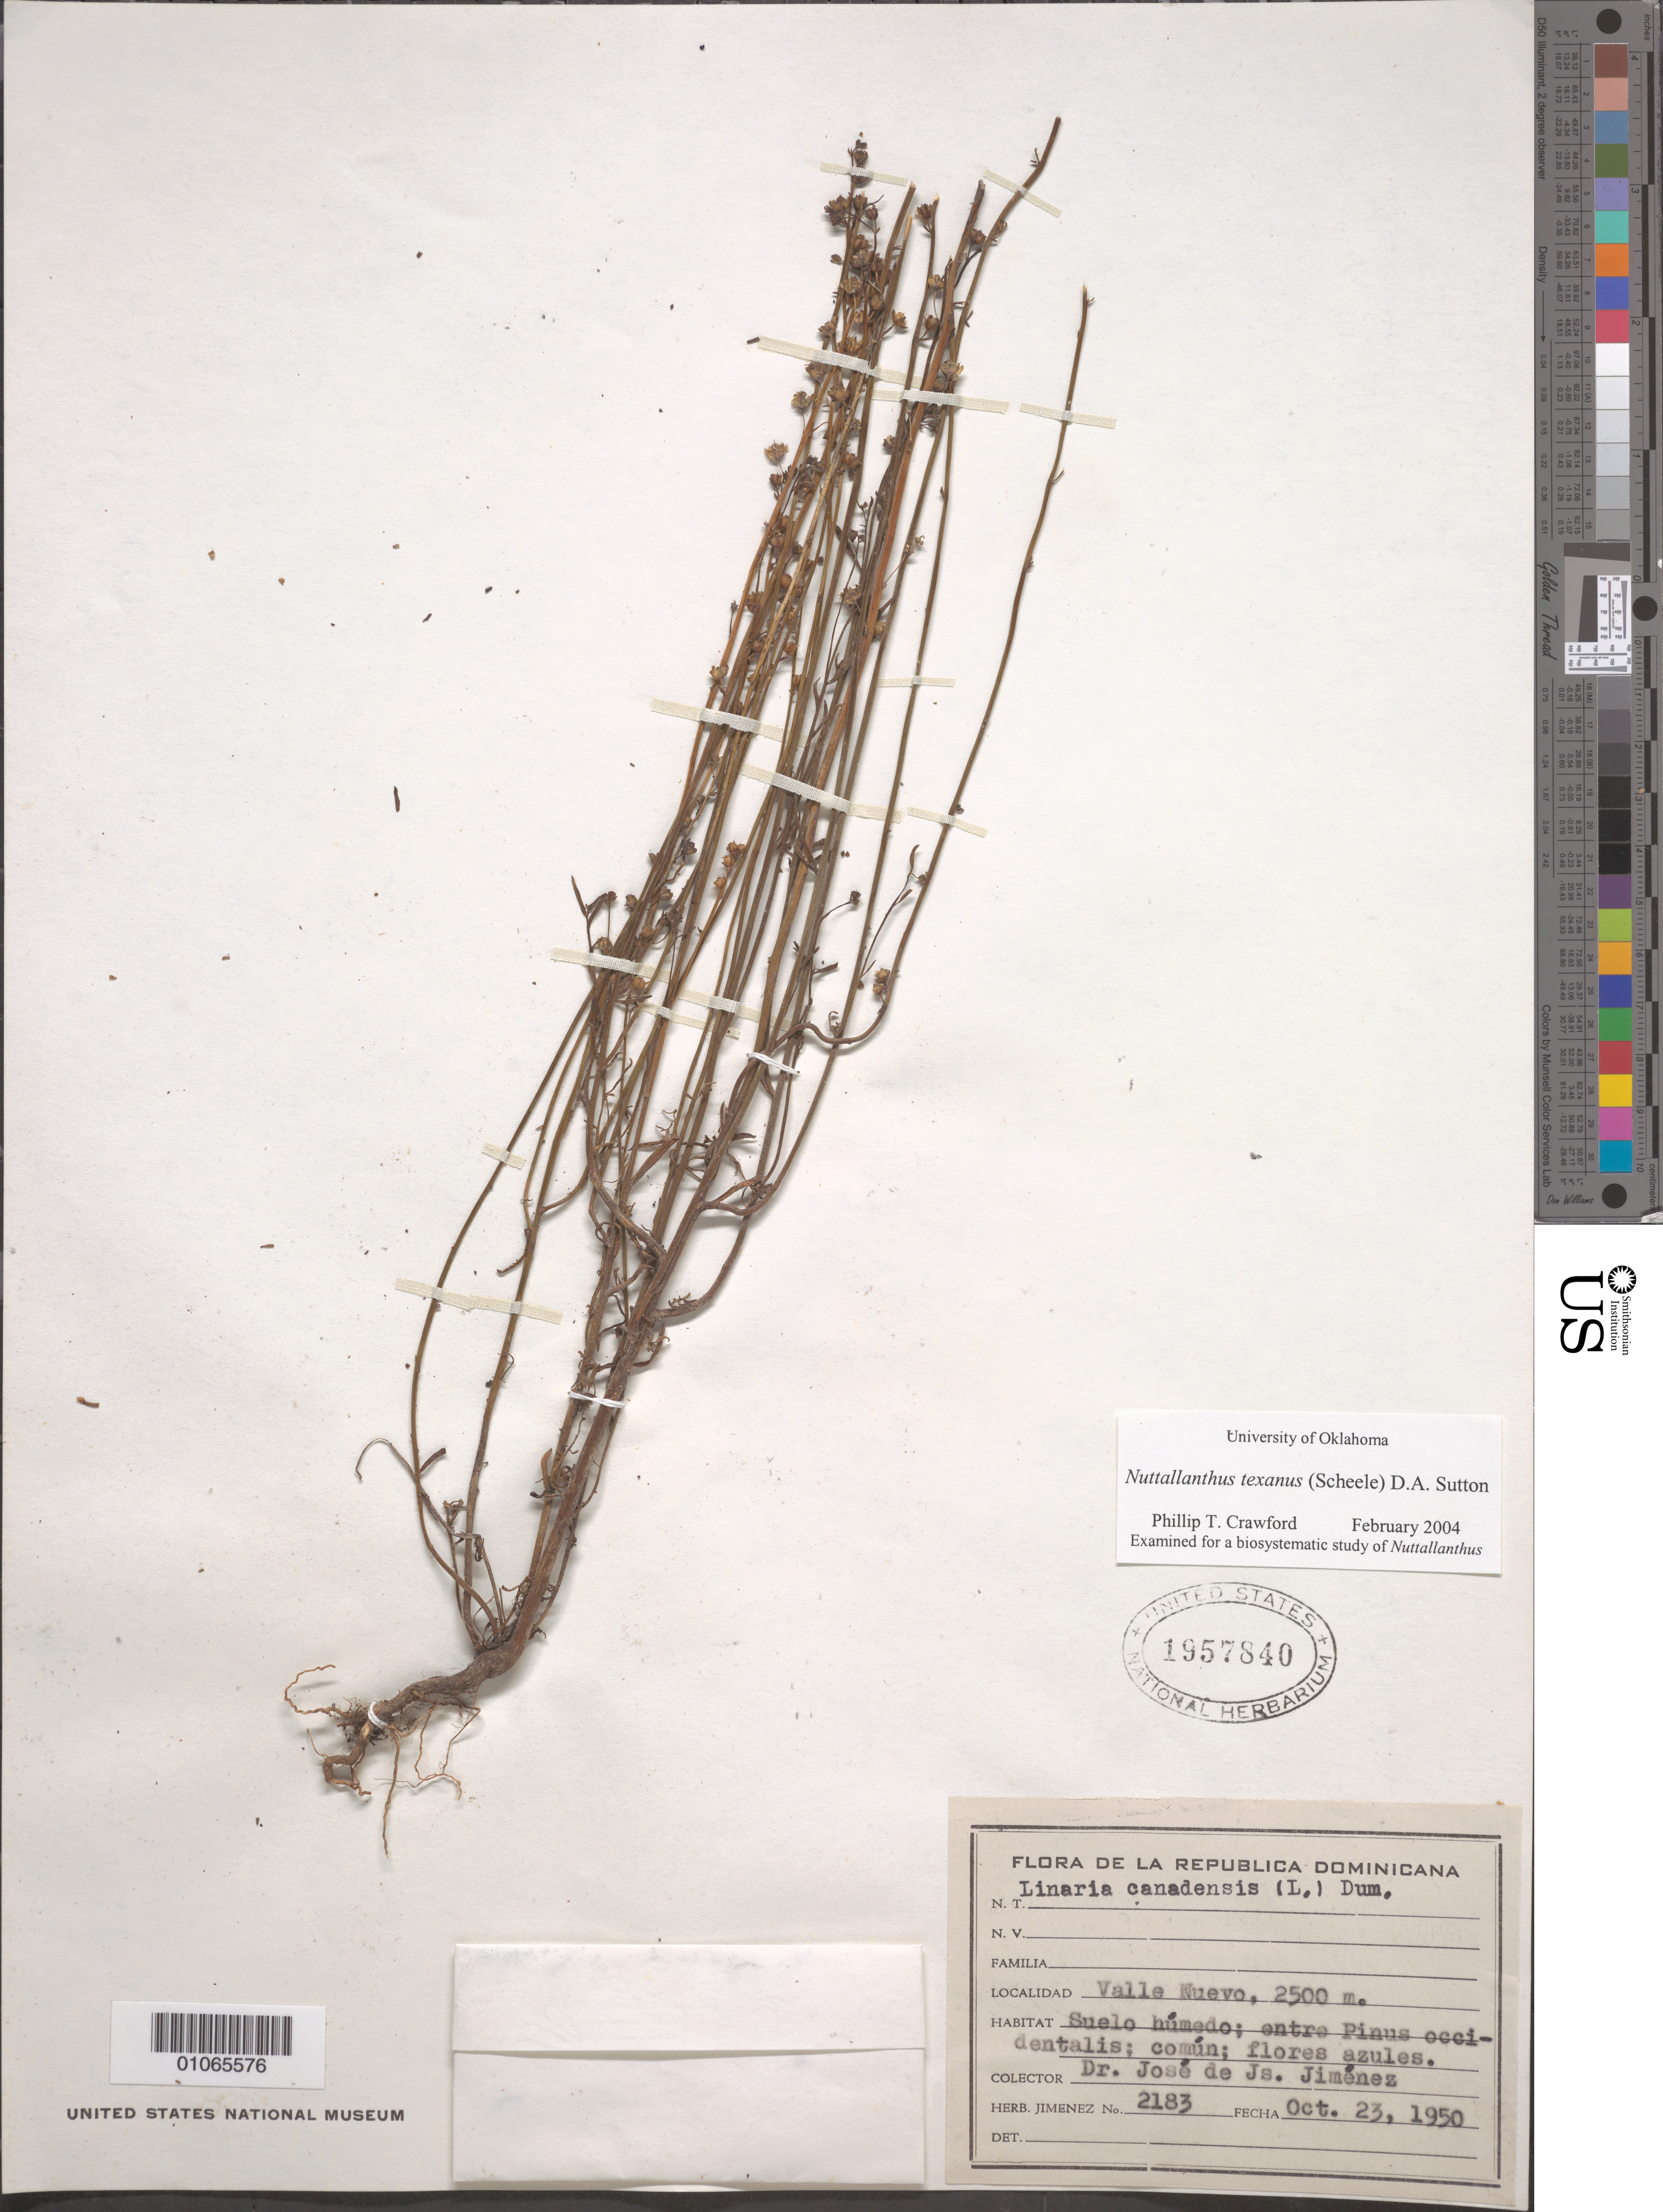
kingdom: Plantae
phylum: Tracheophyta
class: Magnoliopsida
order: Lamiales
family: Plantaginaceae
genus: Linaria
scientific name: Linaria canadensis var. texana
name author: (Scheele) Pennell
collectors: J. J. Jiménez Almonte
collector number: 2183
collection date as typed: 23 Oct 1950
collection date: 1950-10-23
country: Dominican Republic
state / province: La Vega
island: Hispaniola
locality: Wet soil, among Pinus occidentalis, common.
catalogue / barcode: US 1957840